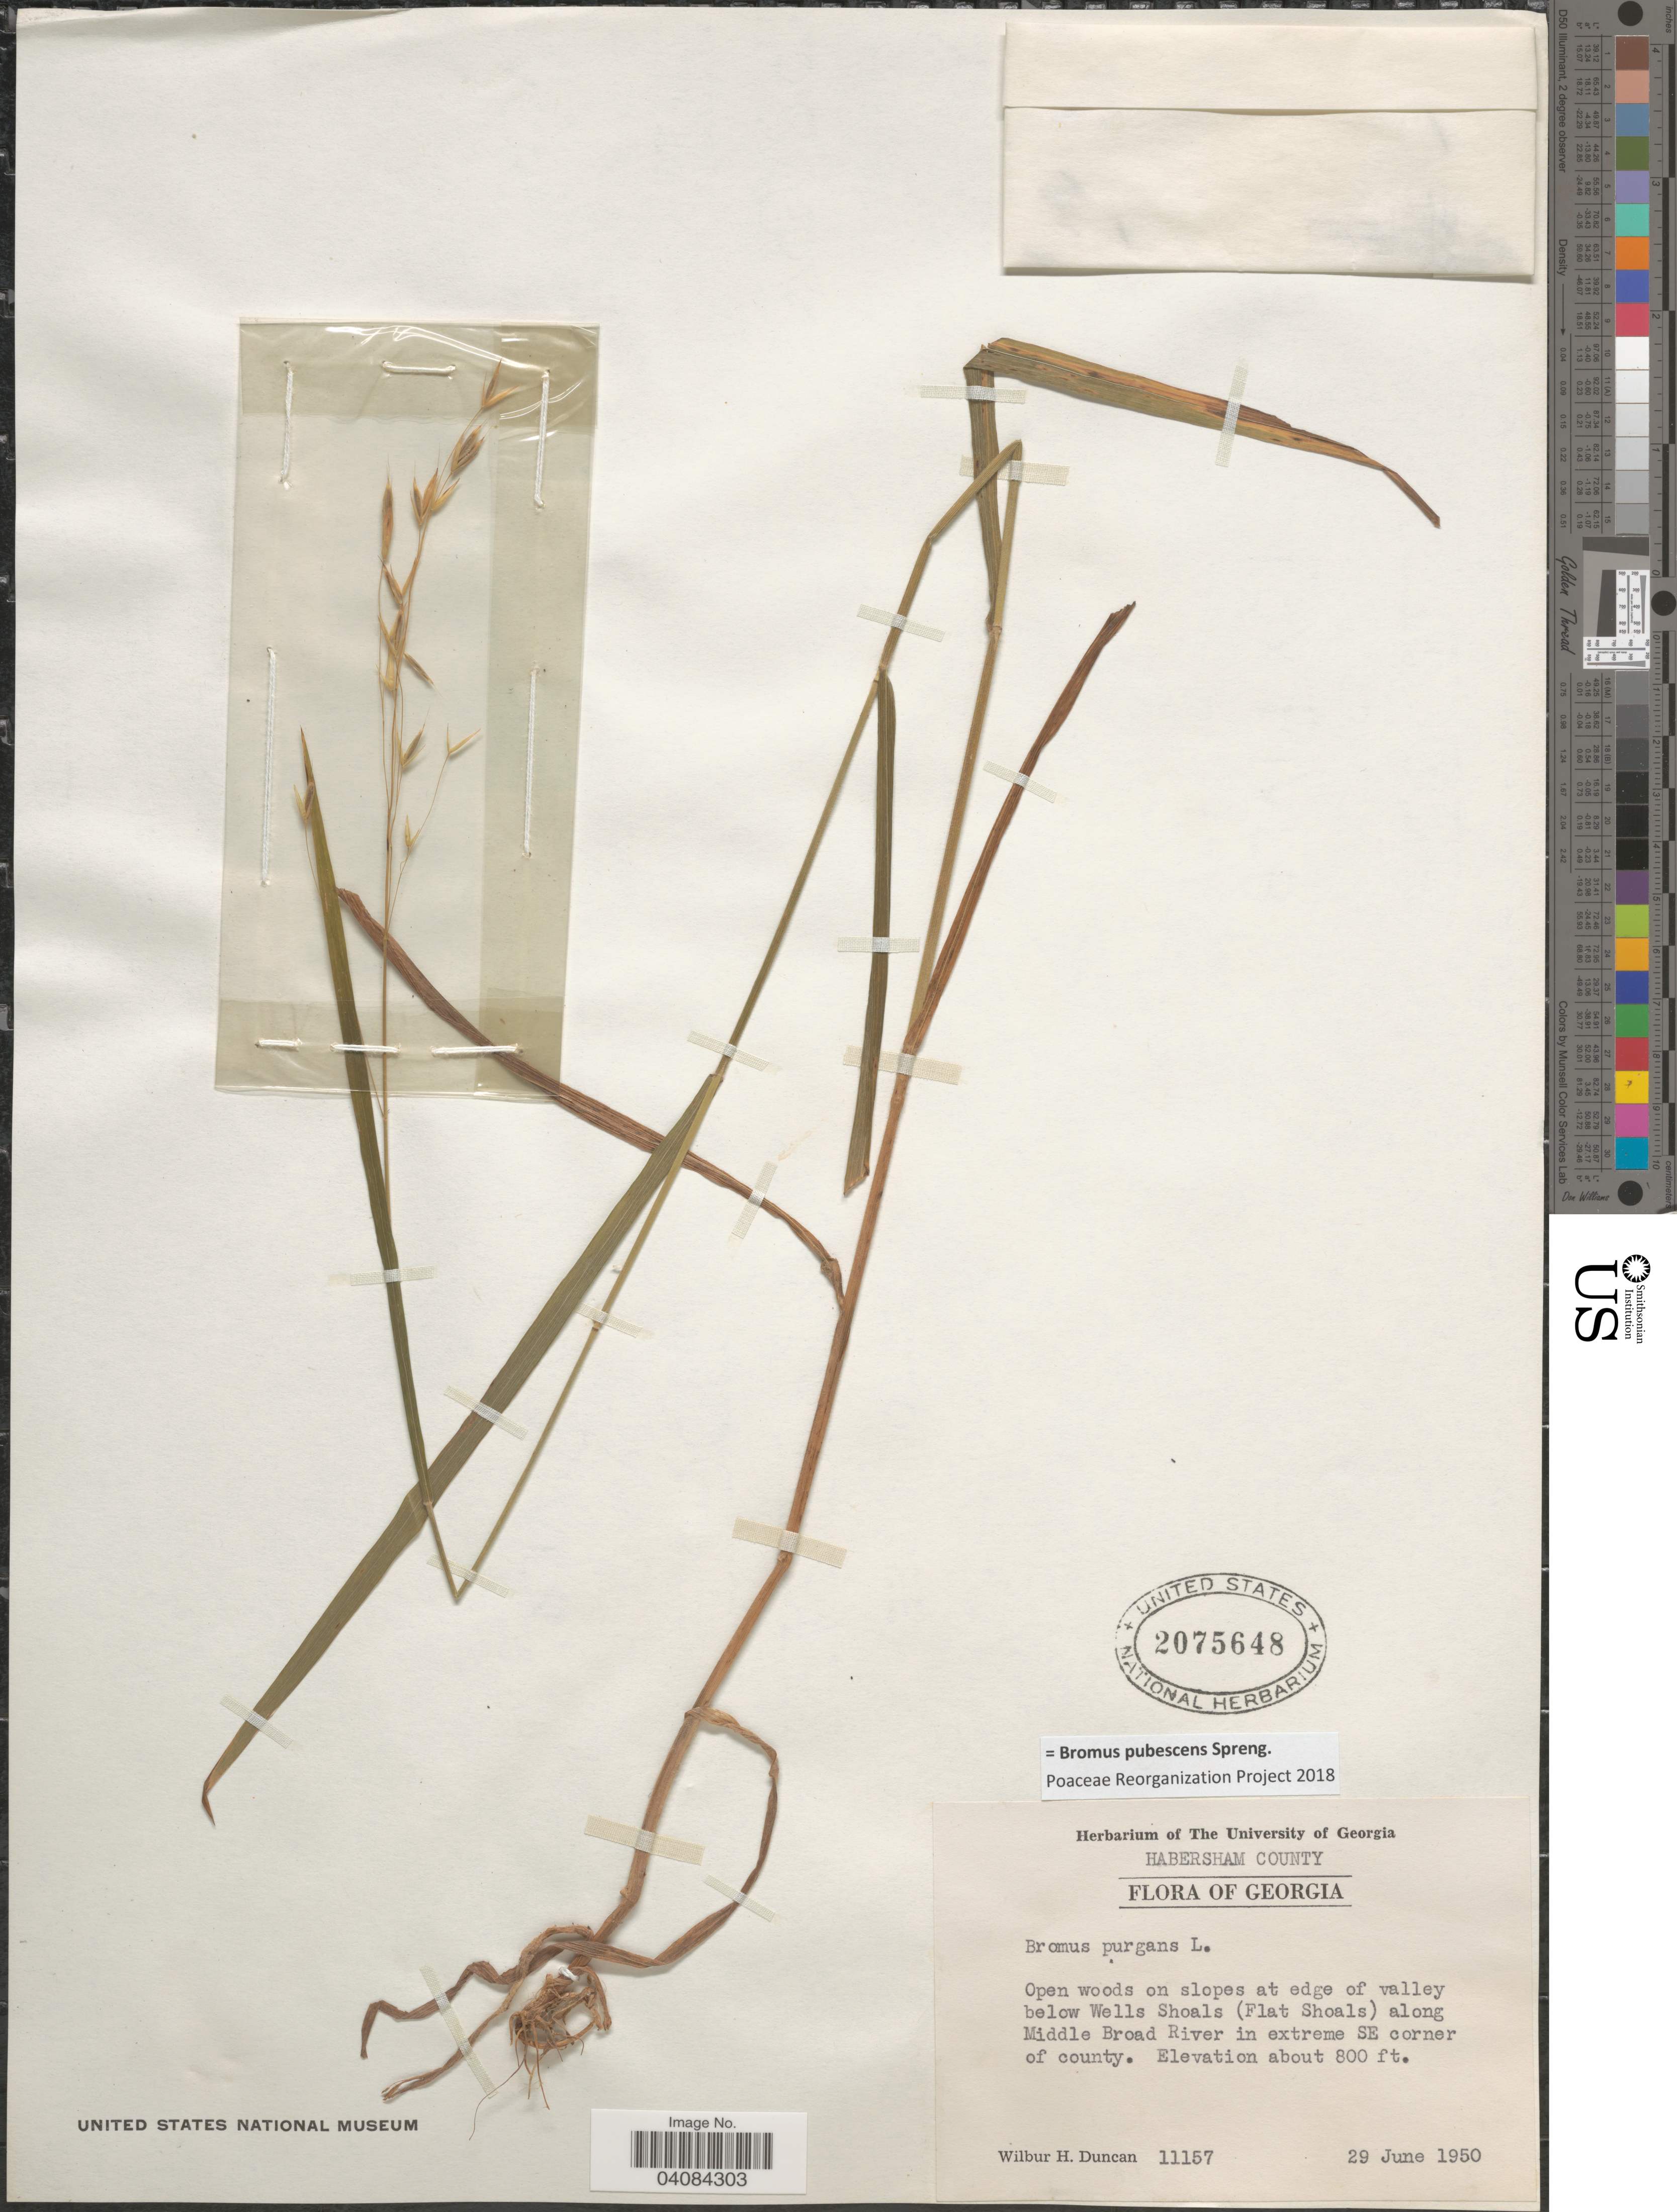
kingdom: Plantae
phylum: Tracheophyta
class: Liliopsida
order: Poales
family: Poaceae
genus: Bromus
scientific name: Bromus pubescens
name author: Muhl. ex Willd.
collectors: W. H. Duncan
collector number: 11157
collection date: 1950-06-29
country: United States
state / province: Georgia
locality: Habersham County. Open woods on slopes at edge of valley below Wells Shoals (Flat Shoals) along Middle Broad River in extreme SE corner of county.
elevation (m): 244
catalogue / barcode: US 2075648